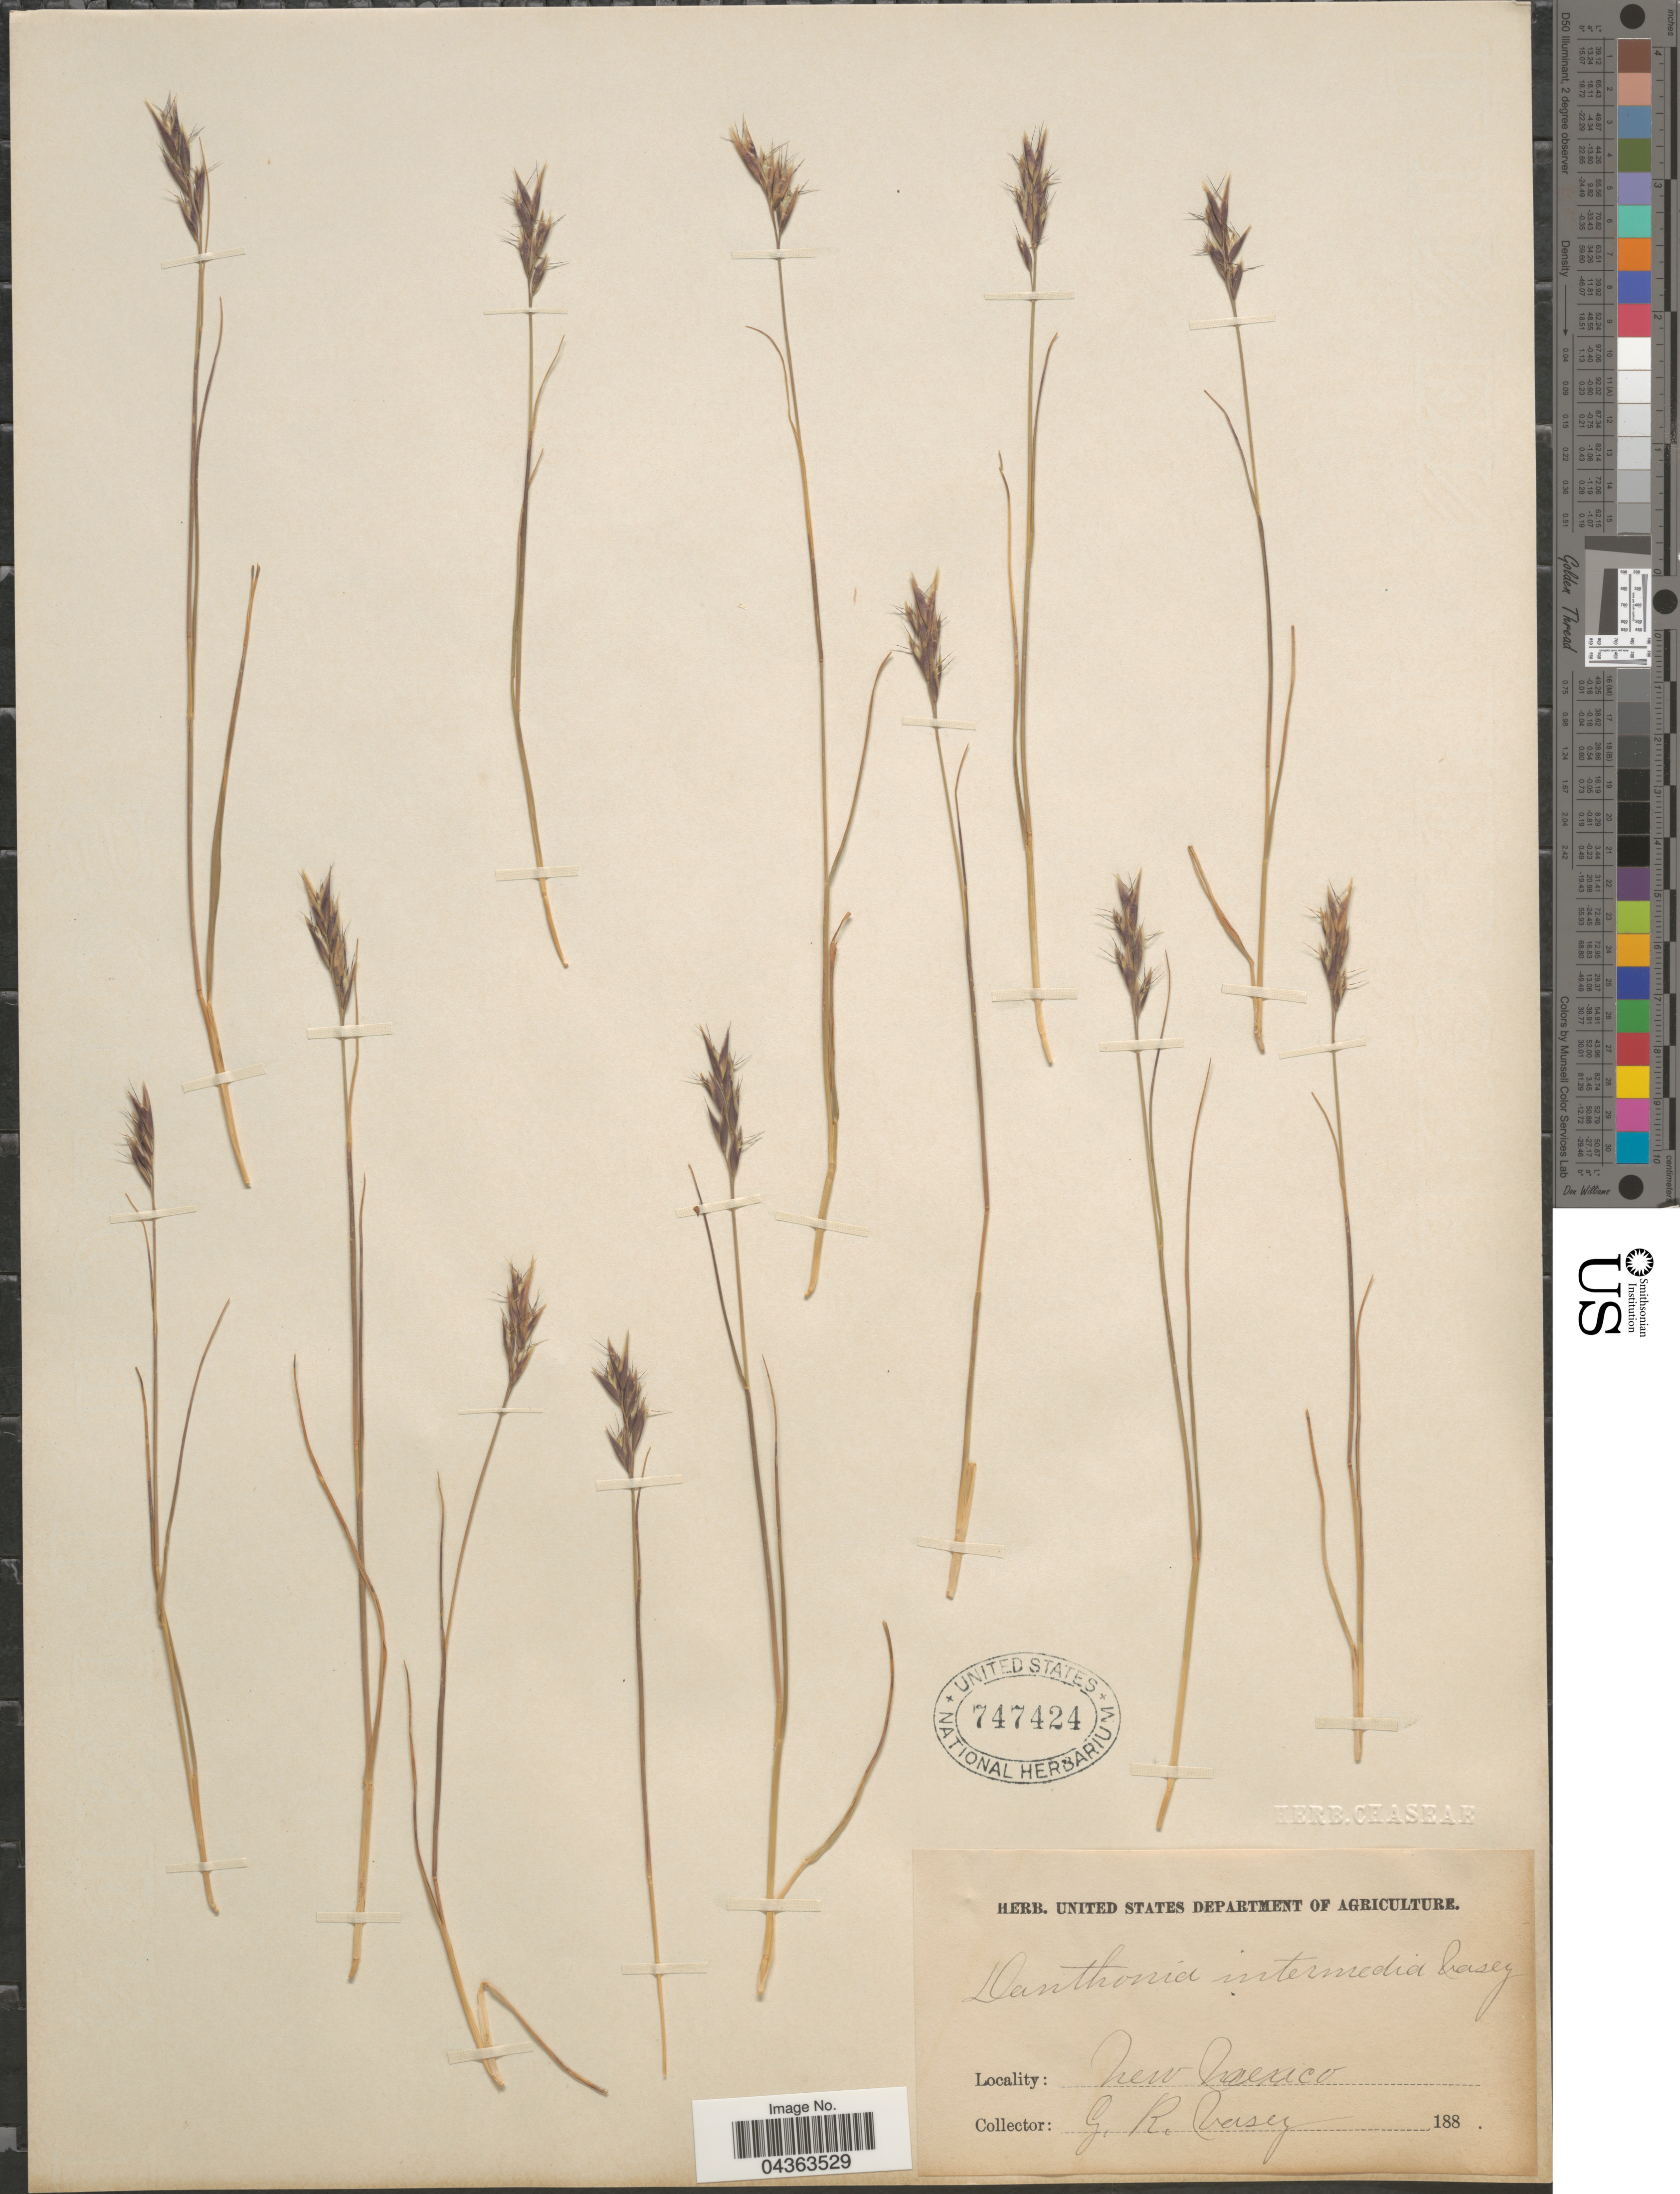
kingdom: Plantae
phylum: Tracheophyta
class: Liliopsida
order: Poales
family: Poaceae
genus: Danthonia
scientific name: Danthonia intermedia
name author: Vasey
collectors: G. R. Vasey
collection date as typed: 188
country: United States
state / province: New Mexico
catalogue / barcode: US 747424